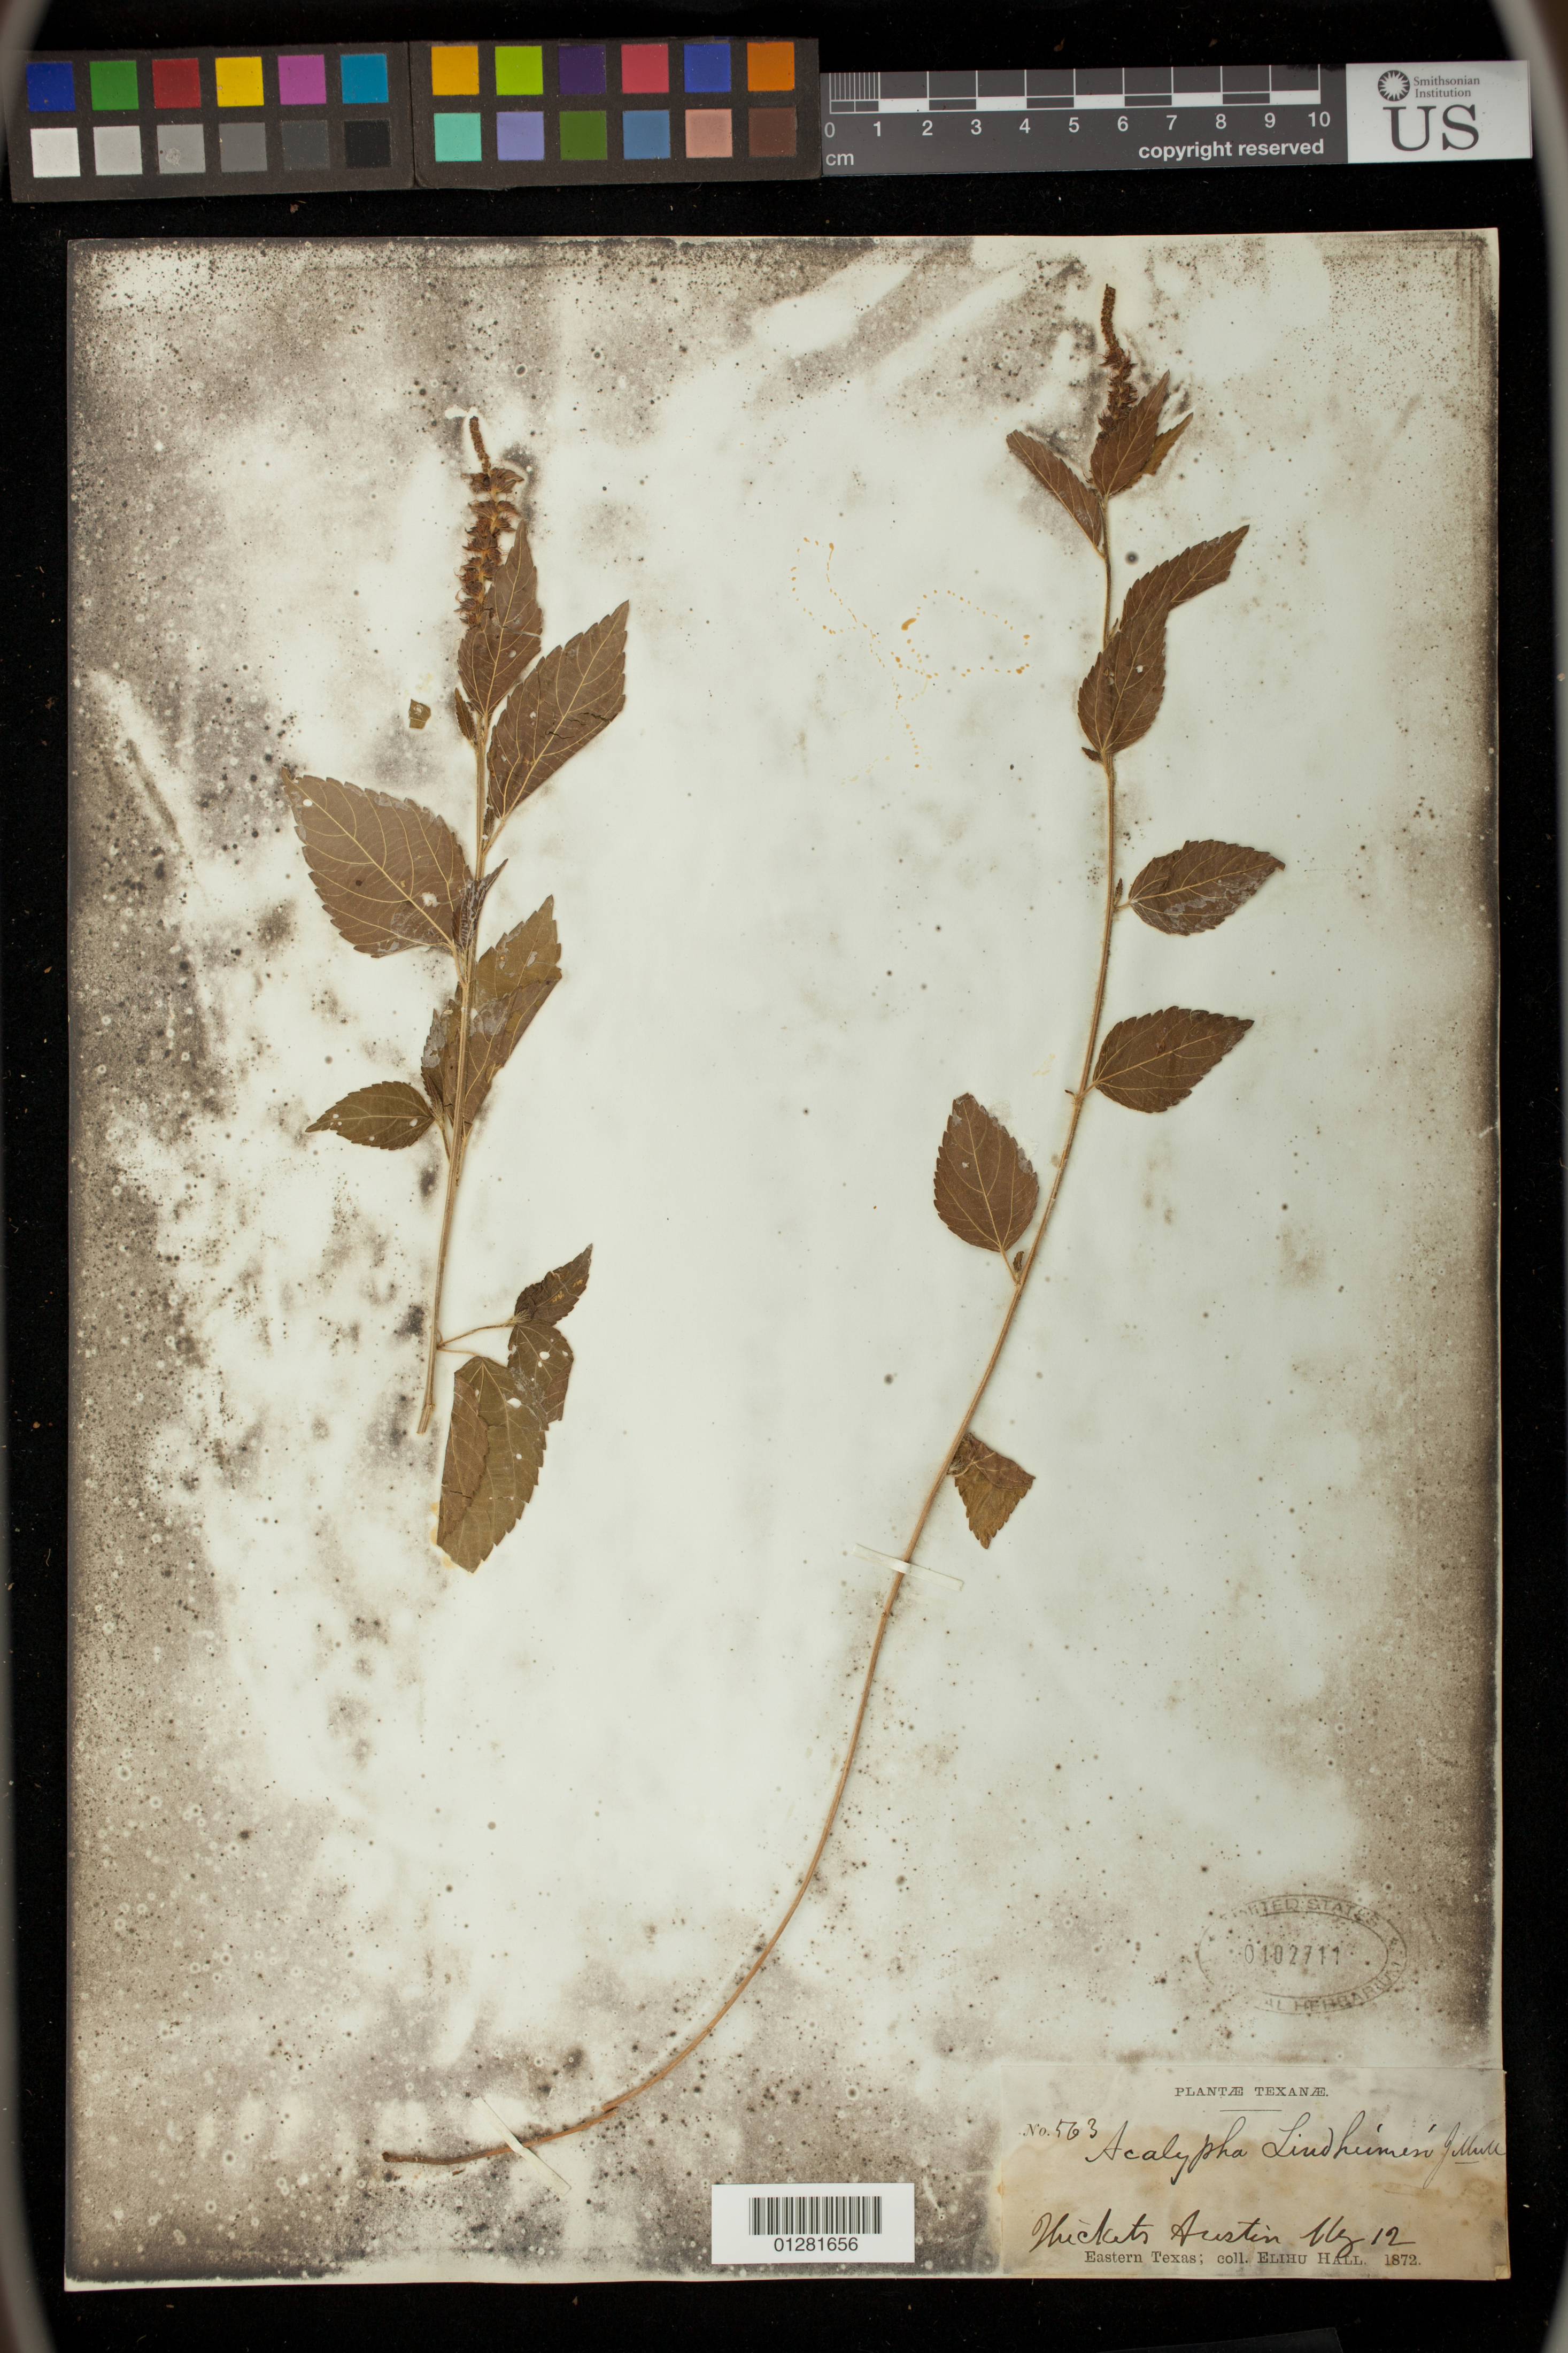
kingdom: Plantae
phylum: Tracheophyta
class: Magnoliopsida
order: Malpighiales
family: Euphorbiaceae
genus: Acalypha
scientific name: Acalypha lindheimeri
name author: Müll. Arg.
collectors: E. Hall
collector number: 563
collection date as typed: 1872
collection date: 1872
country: United States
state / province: Texas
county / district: Travis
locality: Austin.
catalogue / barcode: US 102711